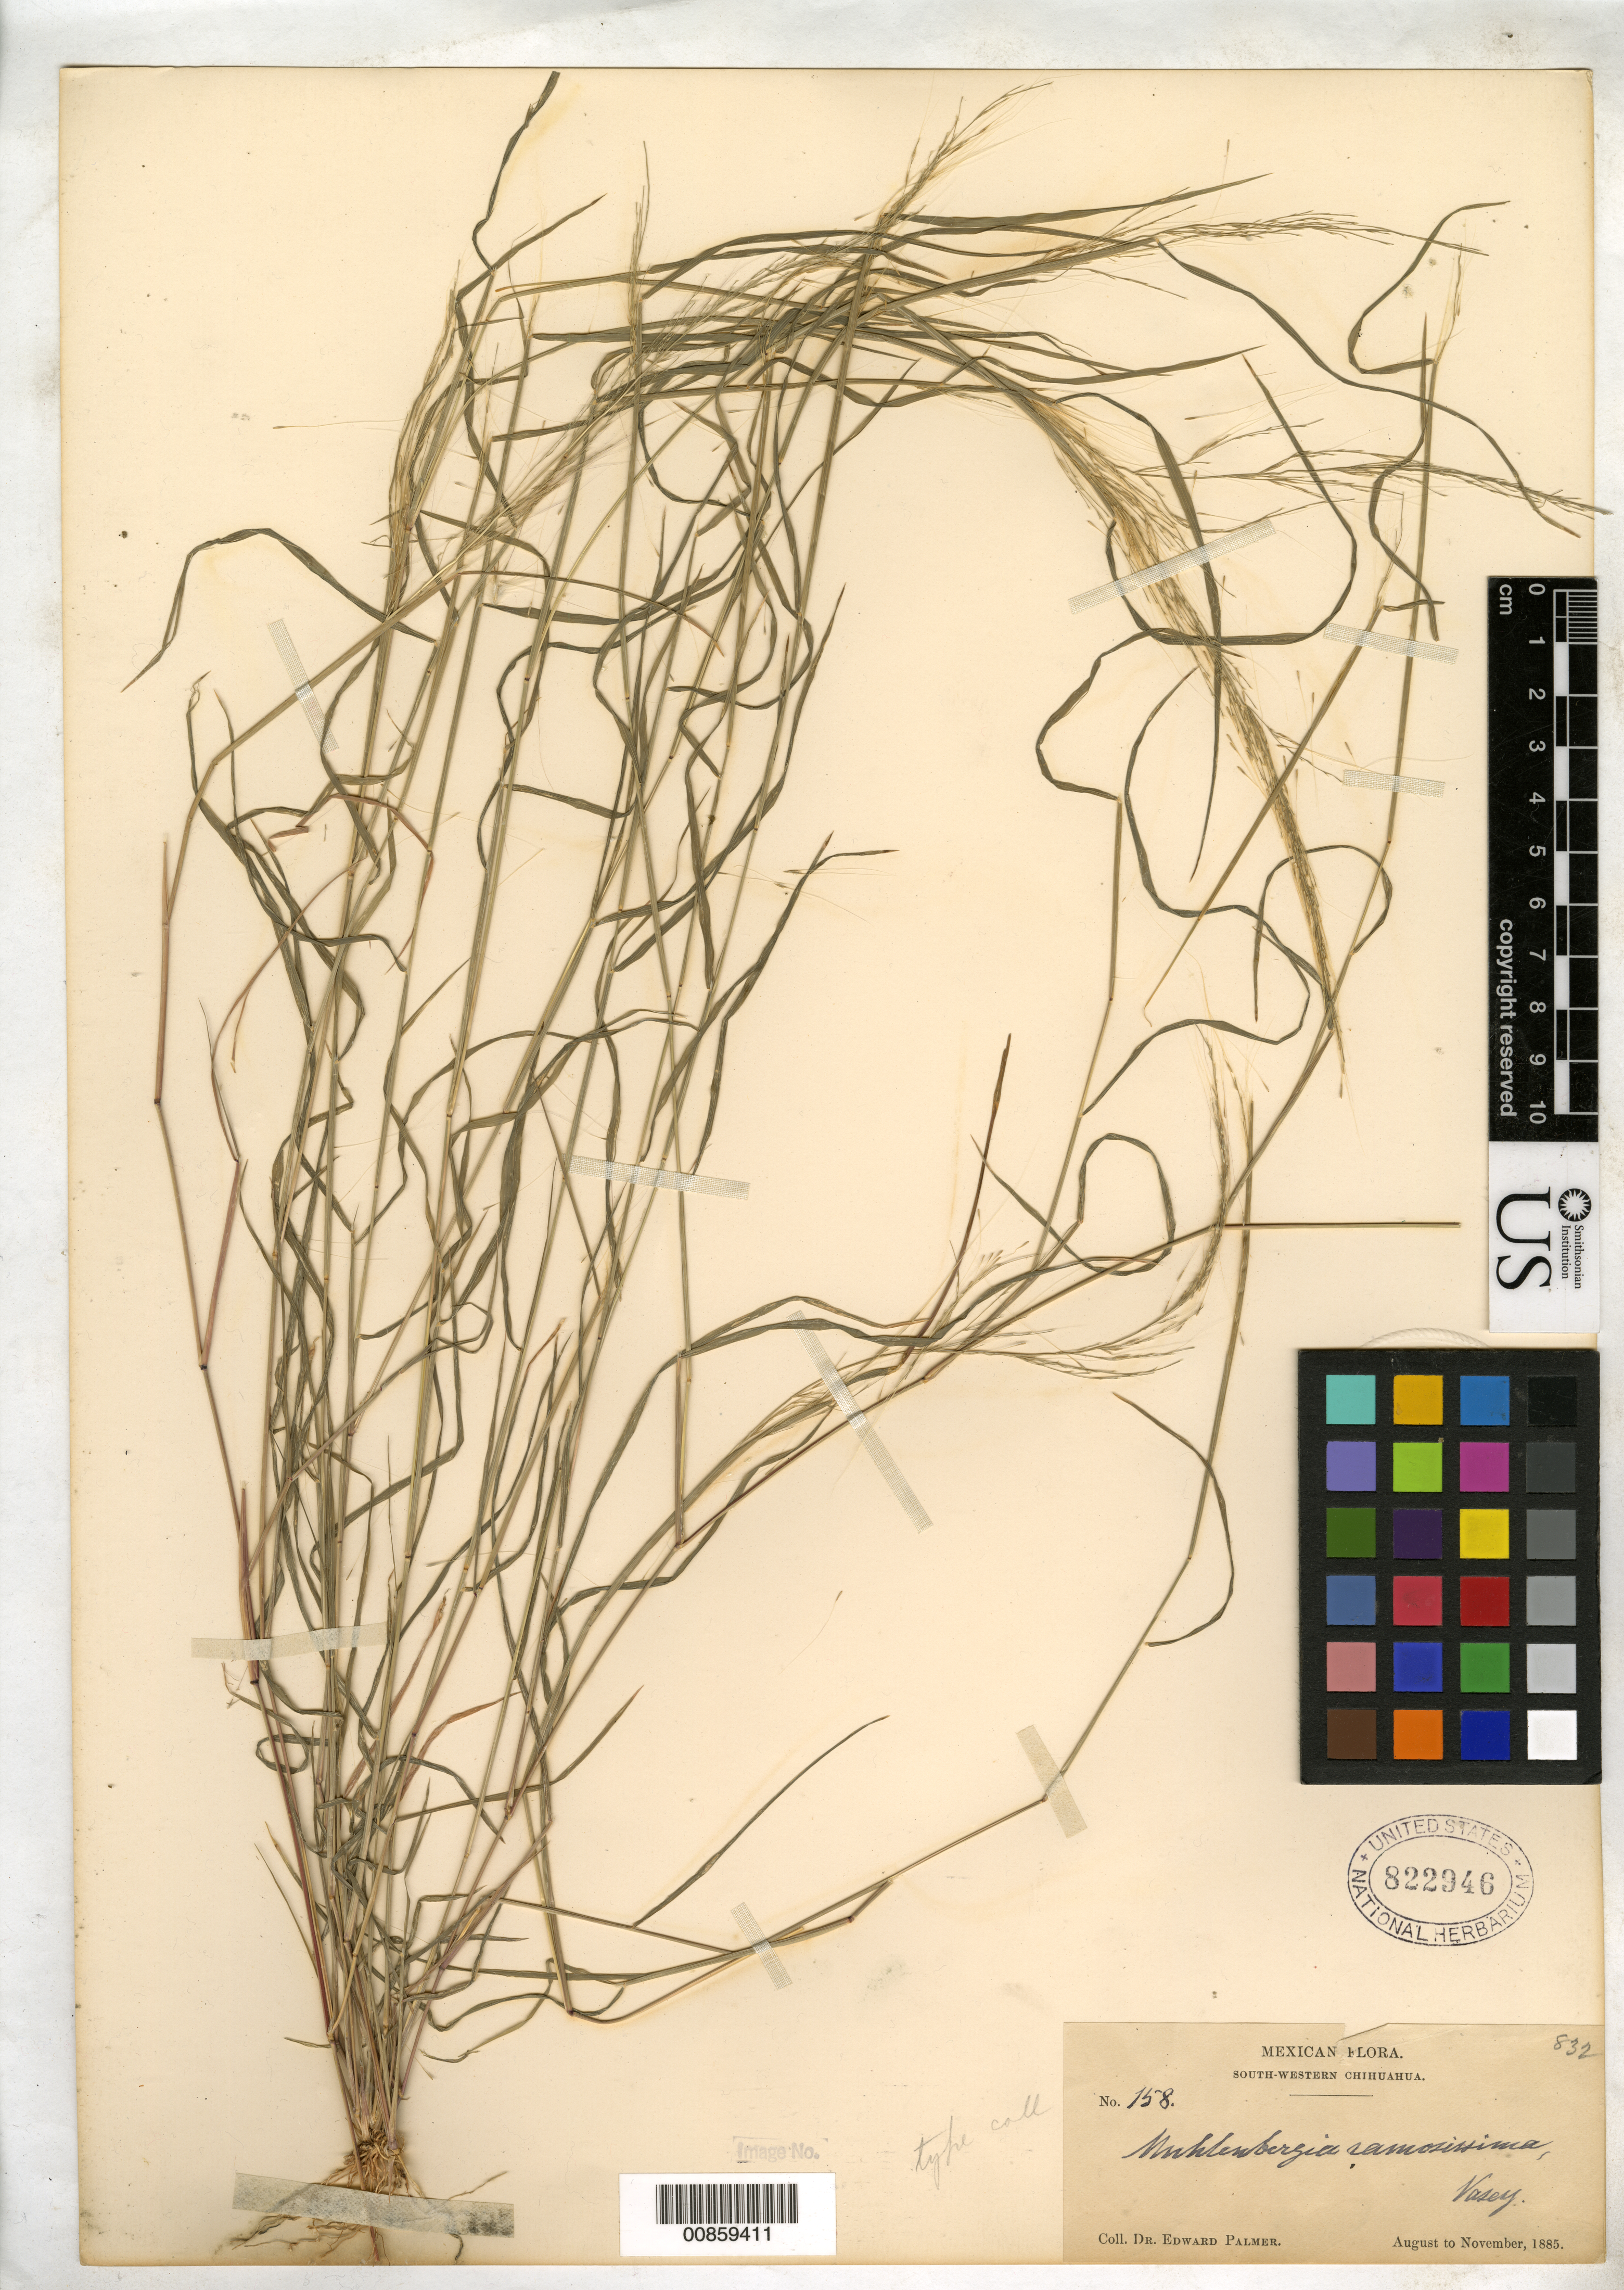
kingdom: Plantae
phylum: Tracheophyta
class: Liliopsida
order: Poales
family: Poaceae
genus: Muhlenbergia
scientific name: Muhlenbergia ramosissima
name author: Vasey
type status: Isolectotype; Type Collection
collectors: E. Palmer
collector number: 158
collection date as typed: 0 Aug 1885 to 0 Nov 1885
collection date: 1885-08/1885-11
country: Mexico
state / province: Chihuahua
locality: South-Western Chihuahua.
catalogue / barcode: US 822946